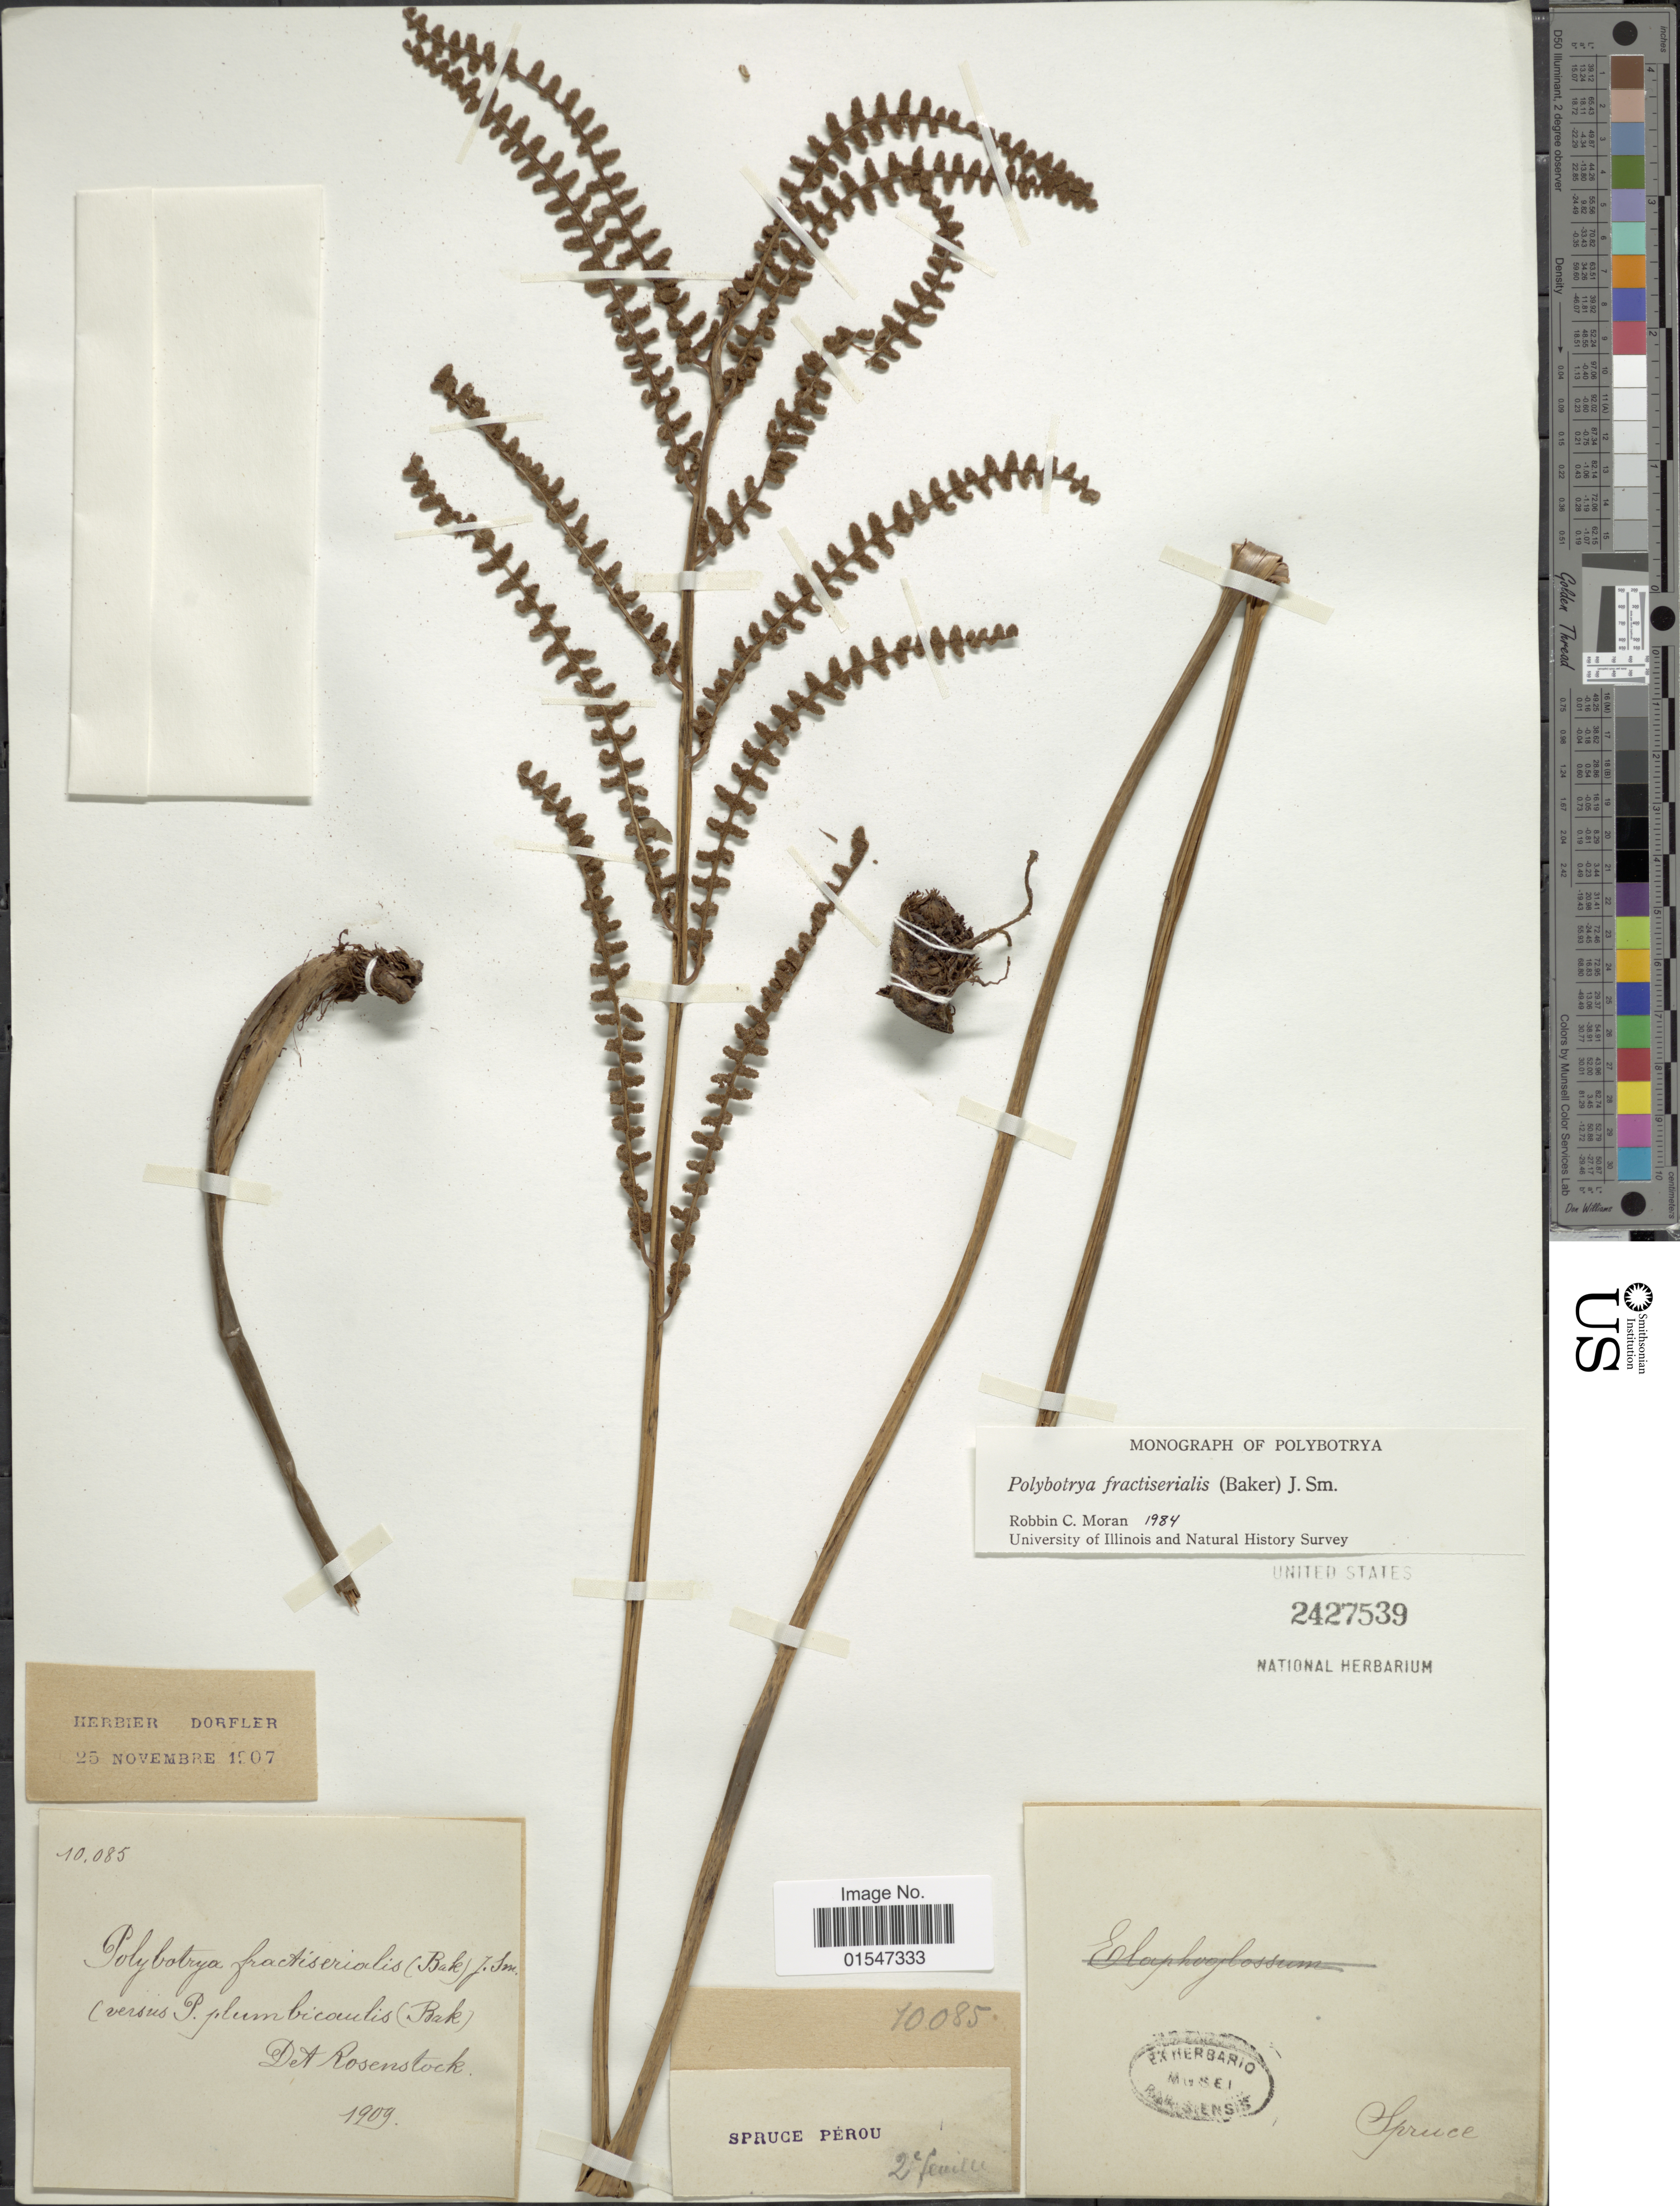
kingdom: Plantae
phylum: Tracheophyta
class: Polypodiopsida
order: Polypodiales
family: Dryopteridaceae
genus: Polybotrya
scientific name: Polybotrya fractiserialis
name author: (Baker) J. Sm.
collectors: -. Spruce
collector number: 10085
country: Peru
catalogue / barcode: US 2427539